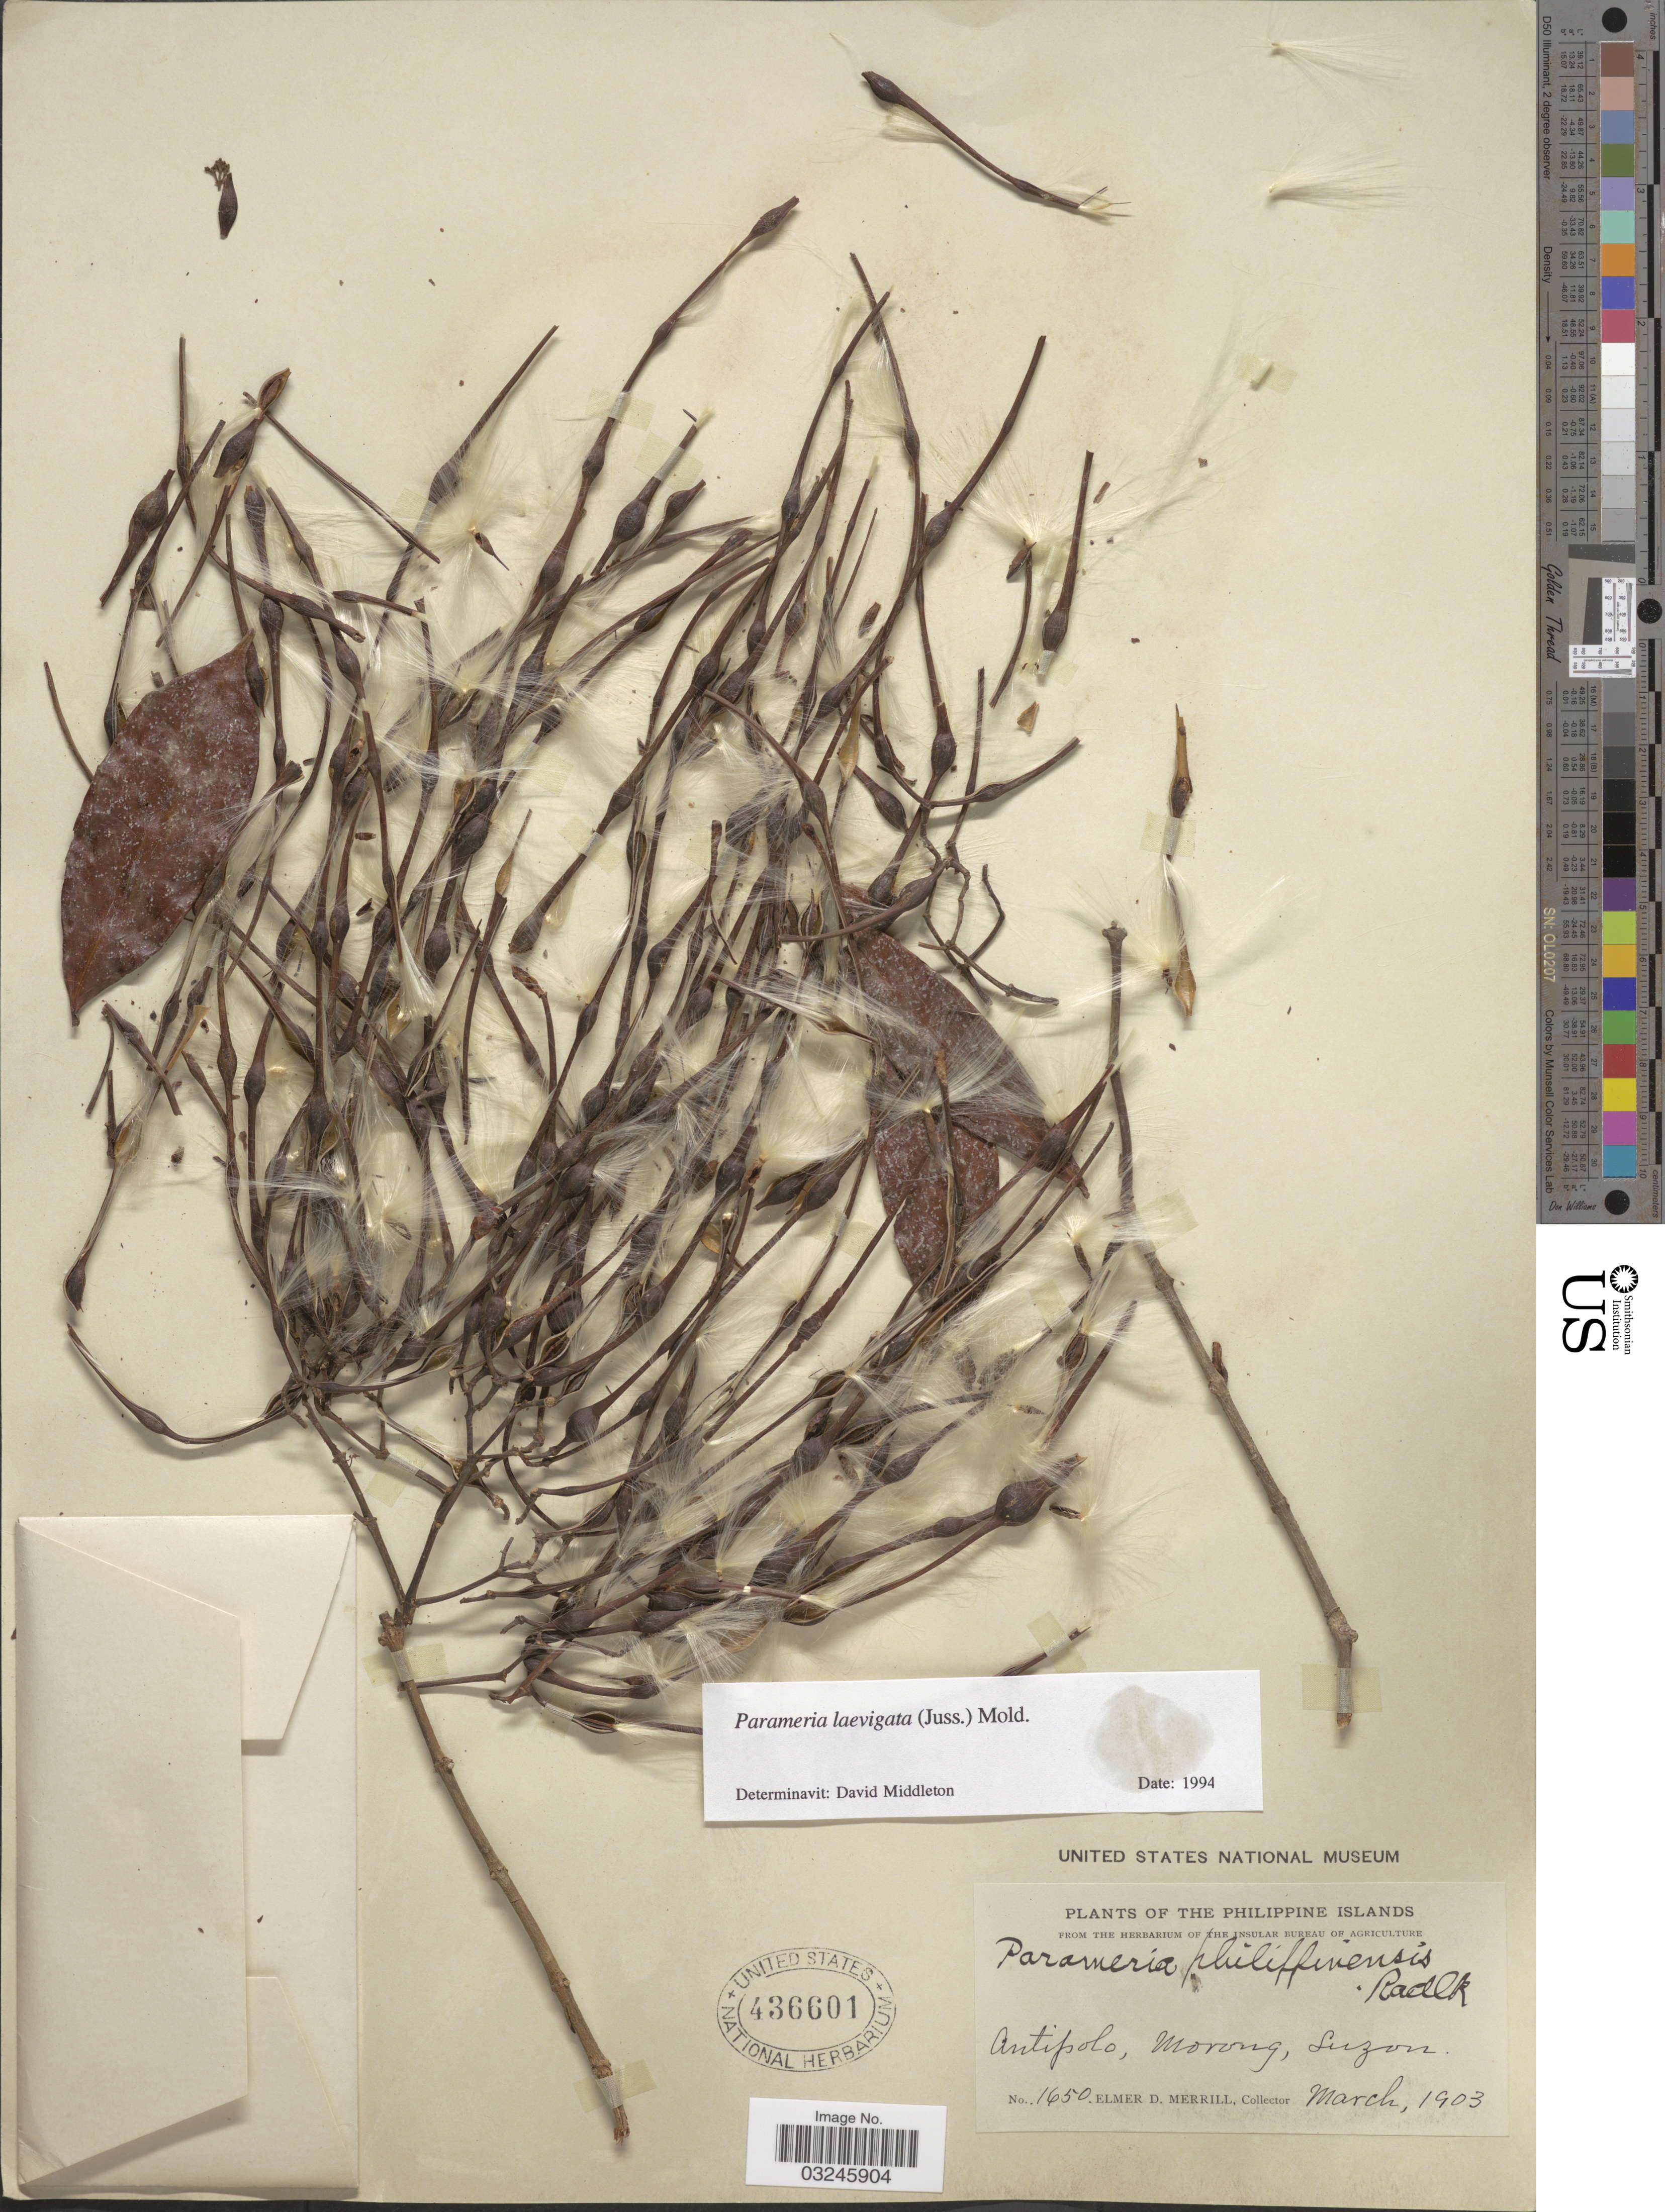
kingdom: Plantae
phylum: Tracheophyta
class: Magnoliopsida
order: Gentianales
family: Apocynaceae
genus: Parameria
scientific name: Parameria laevigata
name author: (Juss.) Moldenke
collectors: E. D. Merrill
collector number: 1650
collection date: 1903-03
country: Philippines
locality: Antipolo, Morong, Luzon.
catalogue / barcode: US 436601